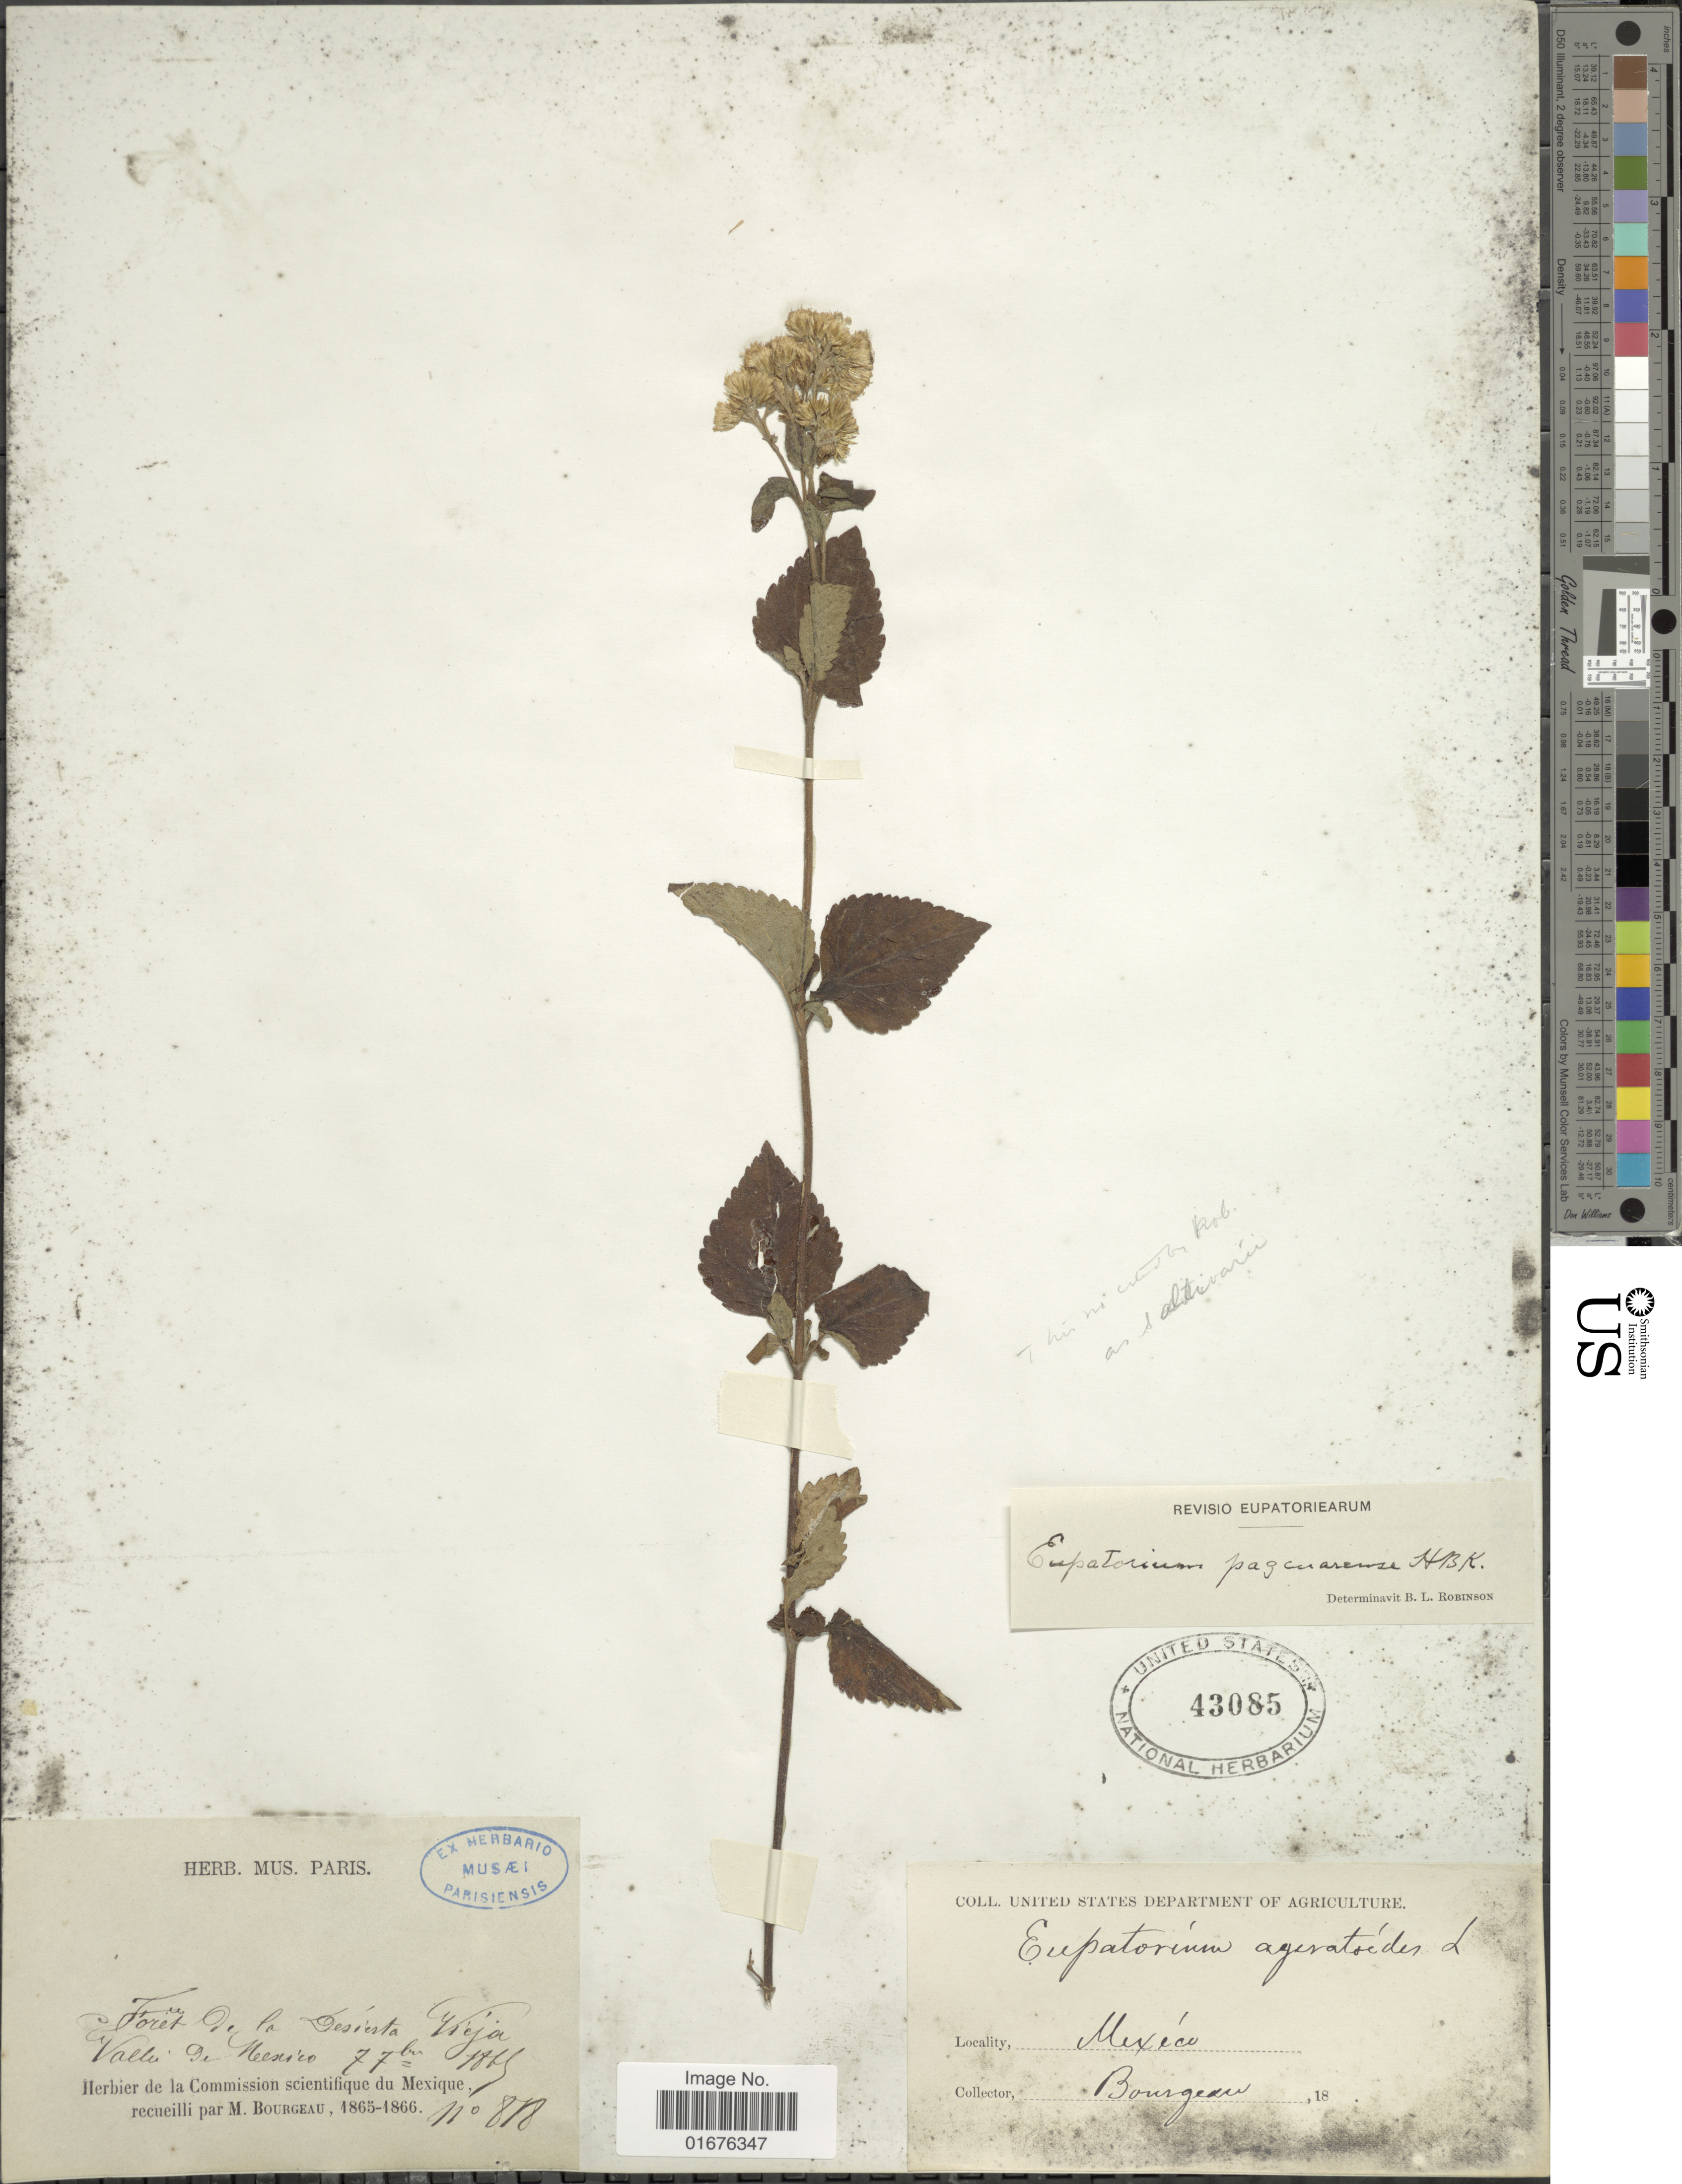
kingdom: Plantae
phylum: Tracheophyta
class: Magnoliopsida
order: Asterales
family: Asteraceae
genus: Ageratina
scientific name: Ageratina pazcuarensis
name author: (Kunth) R.M. King & H. Rob.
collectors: M. Bourgeau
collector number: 818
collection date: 1869-09-07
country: Mexico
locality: Forêt de la Desierta Vieja,Valli de Mexico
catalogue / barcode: US 43085